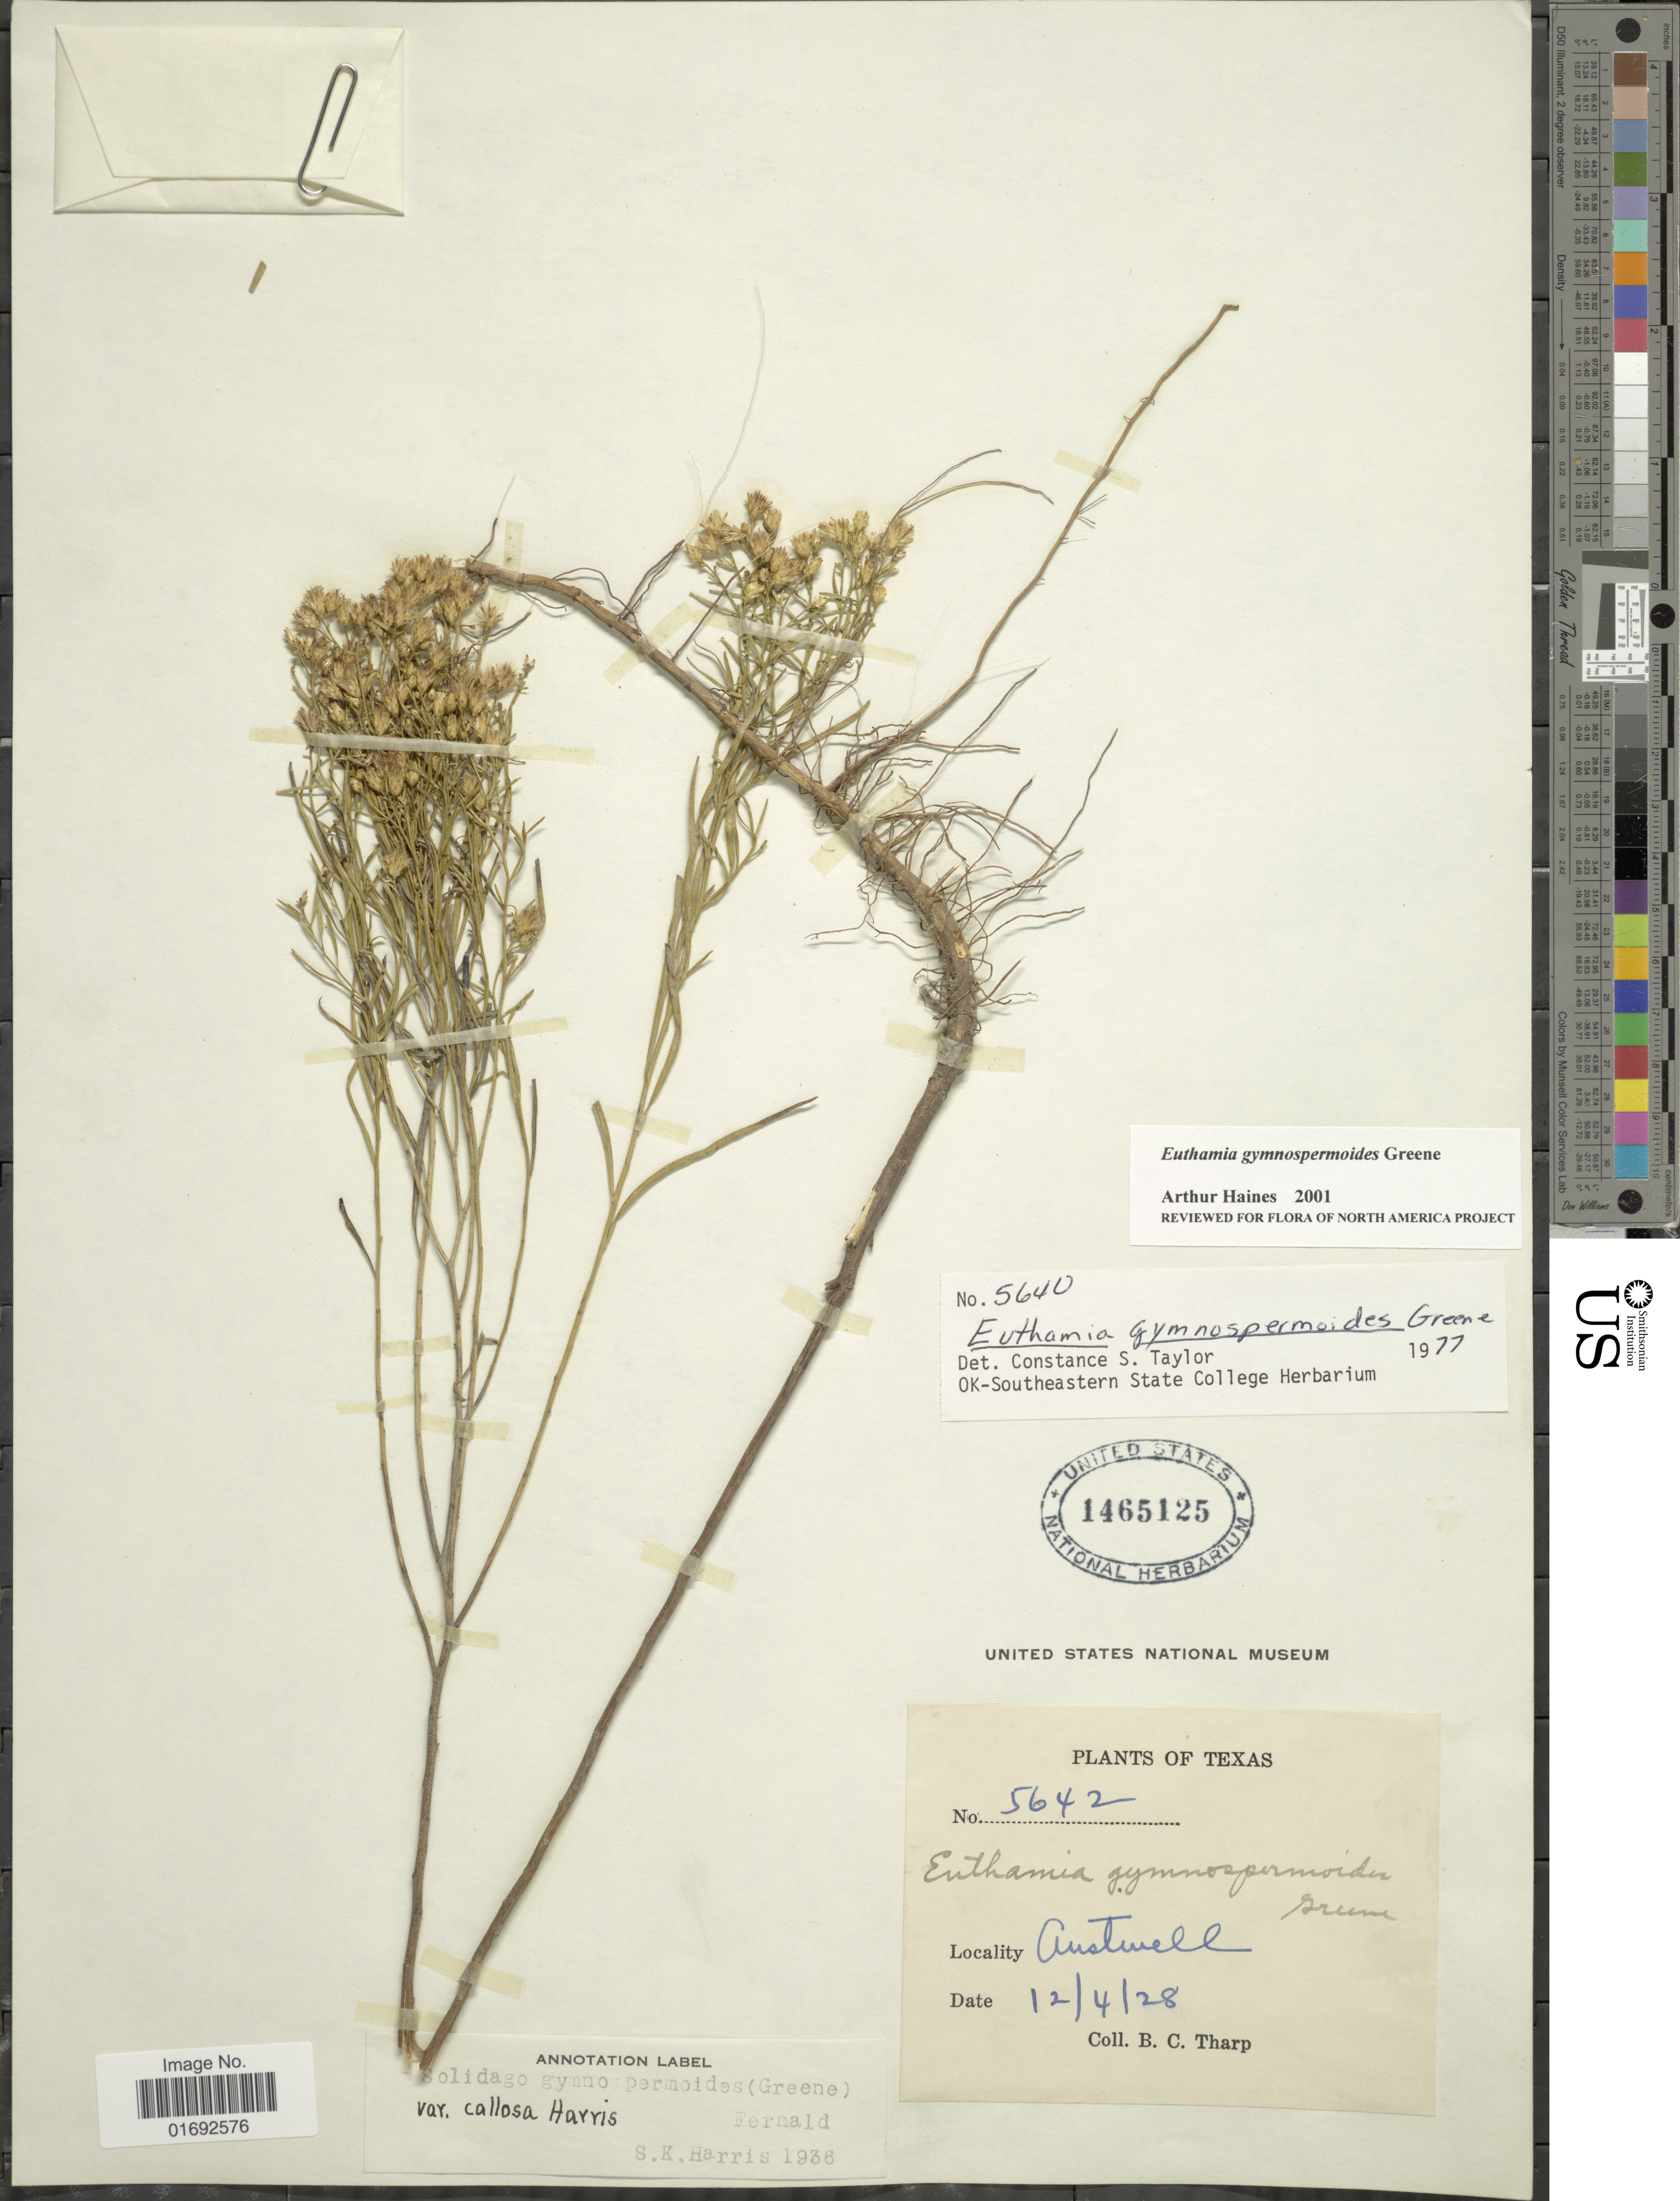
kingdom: Plantae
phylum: Tracheophyta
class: Magnoliopsida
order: Asterales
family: Asteraceae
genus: Euthamia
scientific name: Euthamia gymnospermoides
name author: Greene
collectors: B. C. Tharp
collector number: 5642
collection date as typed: Transcribed d/m/y: 4/12/28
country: United States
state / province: Texas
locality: Austwell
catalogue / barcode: US 1465125